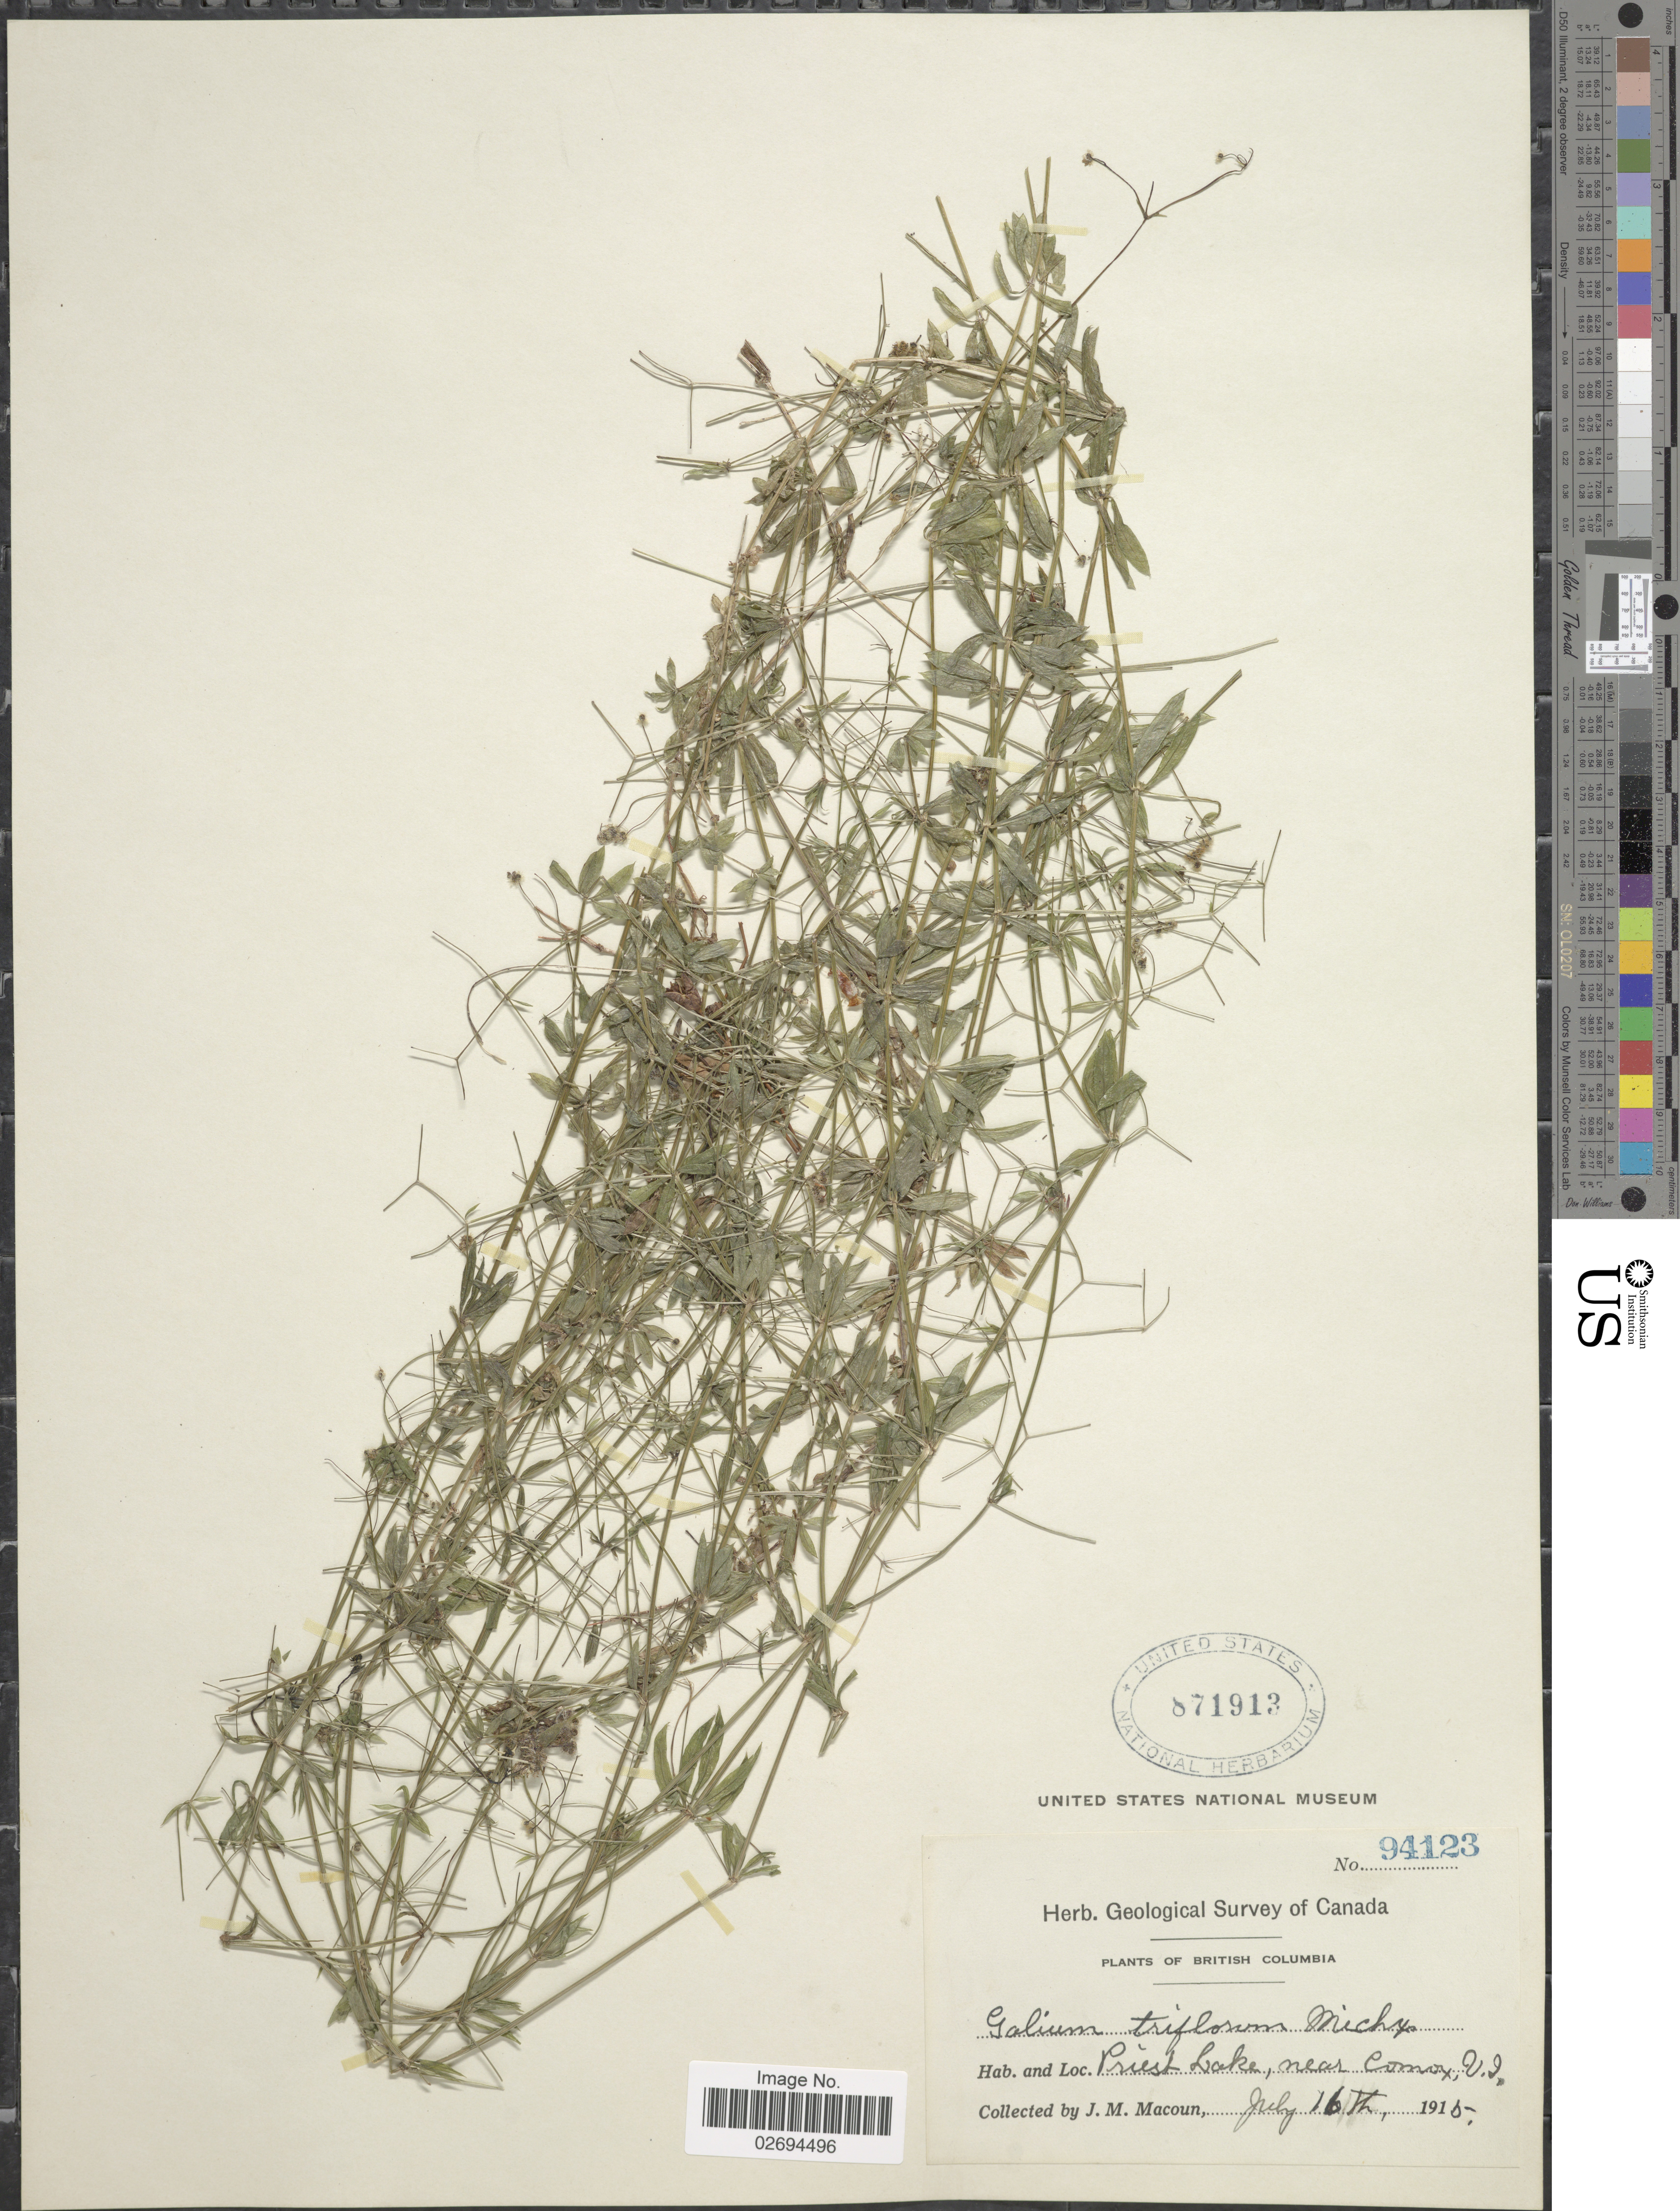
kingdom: Plantae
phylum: Tracheophyta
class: Magnoliopsida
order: Gentianales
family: Rubiaceae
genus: Galium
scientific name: Galium triflorum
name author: Michx.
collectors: J. M. Macoun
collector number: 94123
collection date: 1915-07-16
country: Canada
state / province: British Columbia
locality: Priest Lake, near Comox, V. I.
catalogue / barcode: US 871913